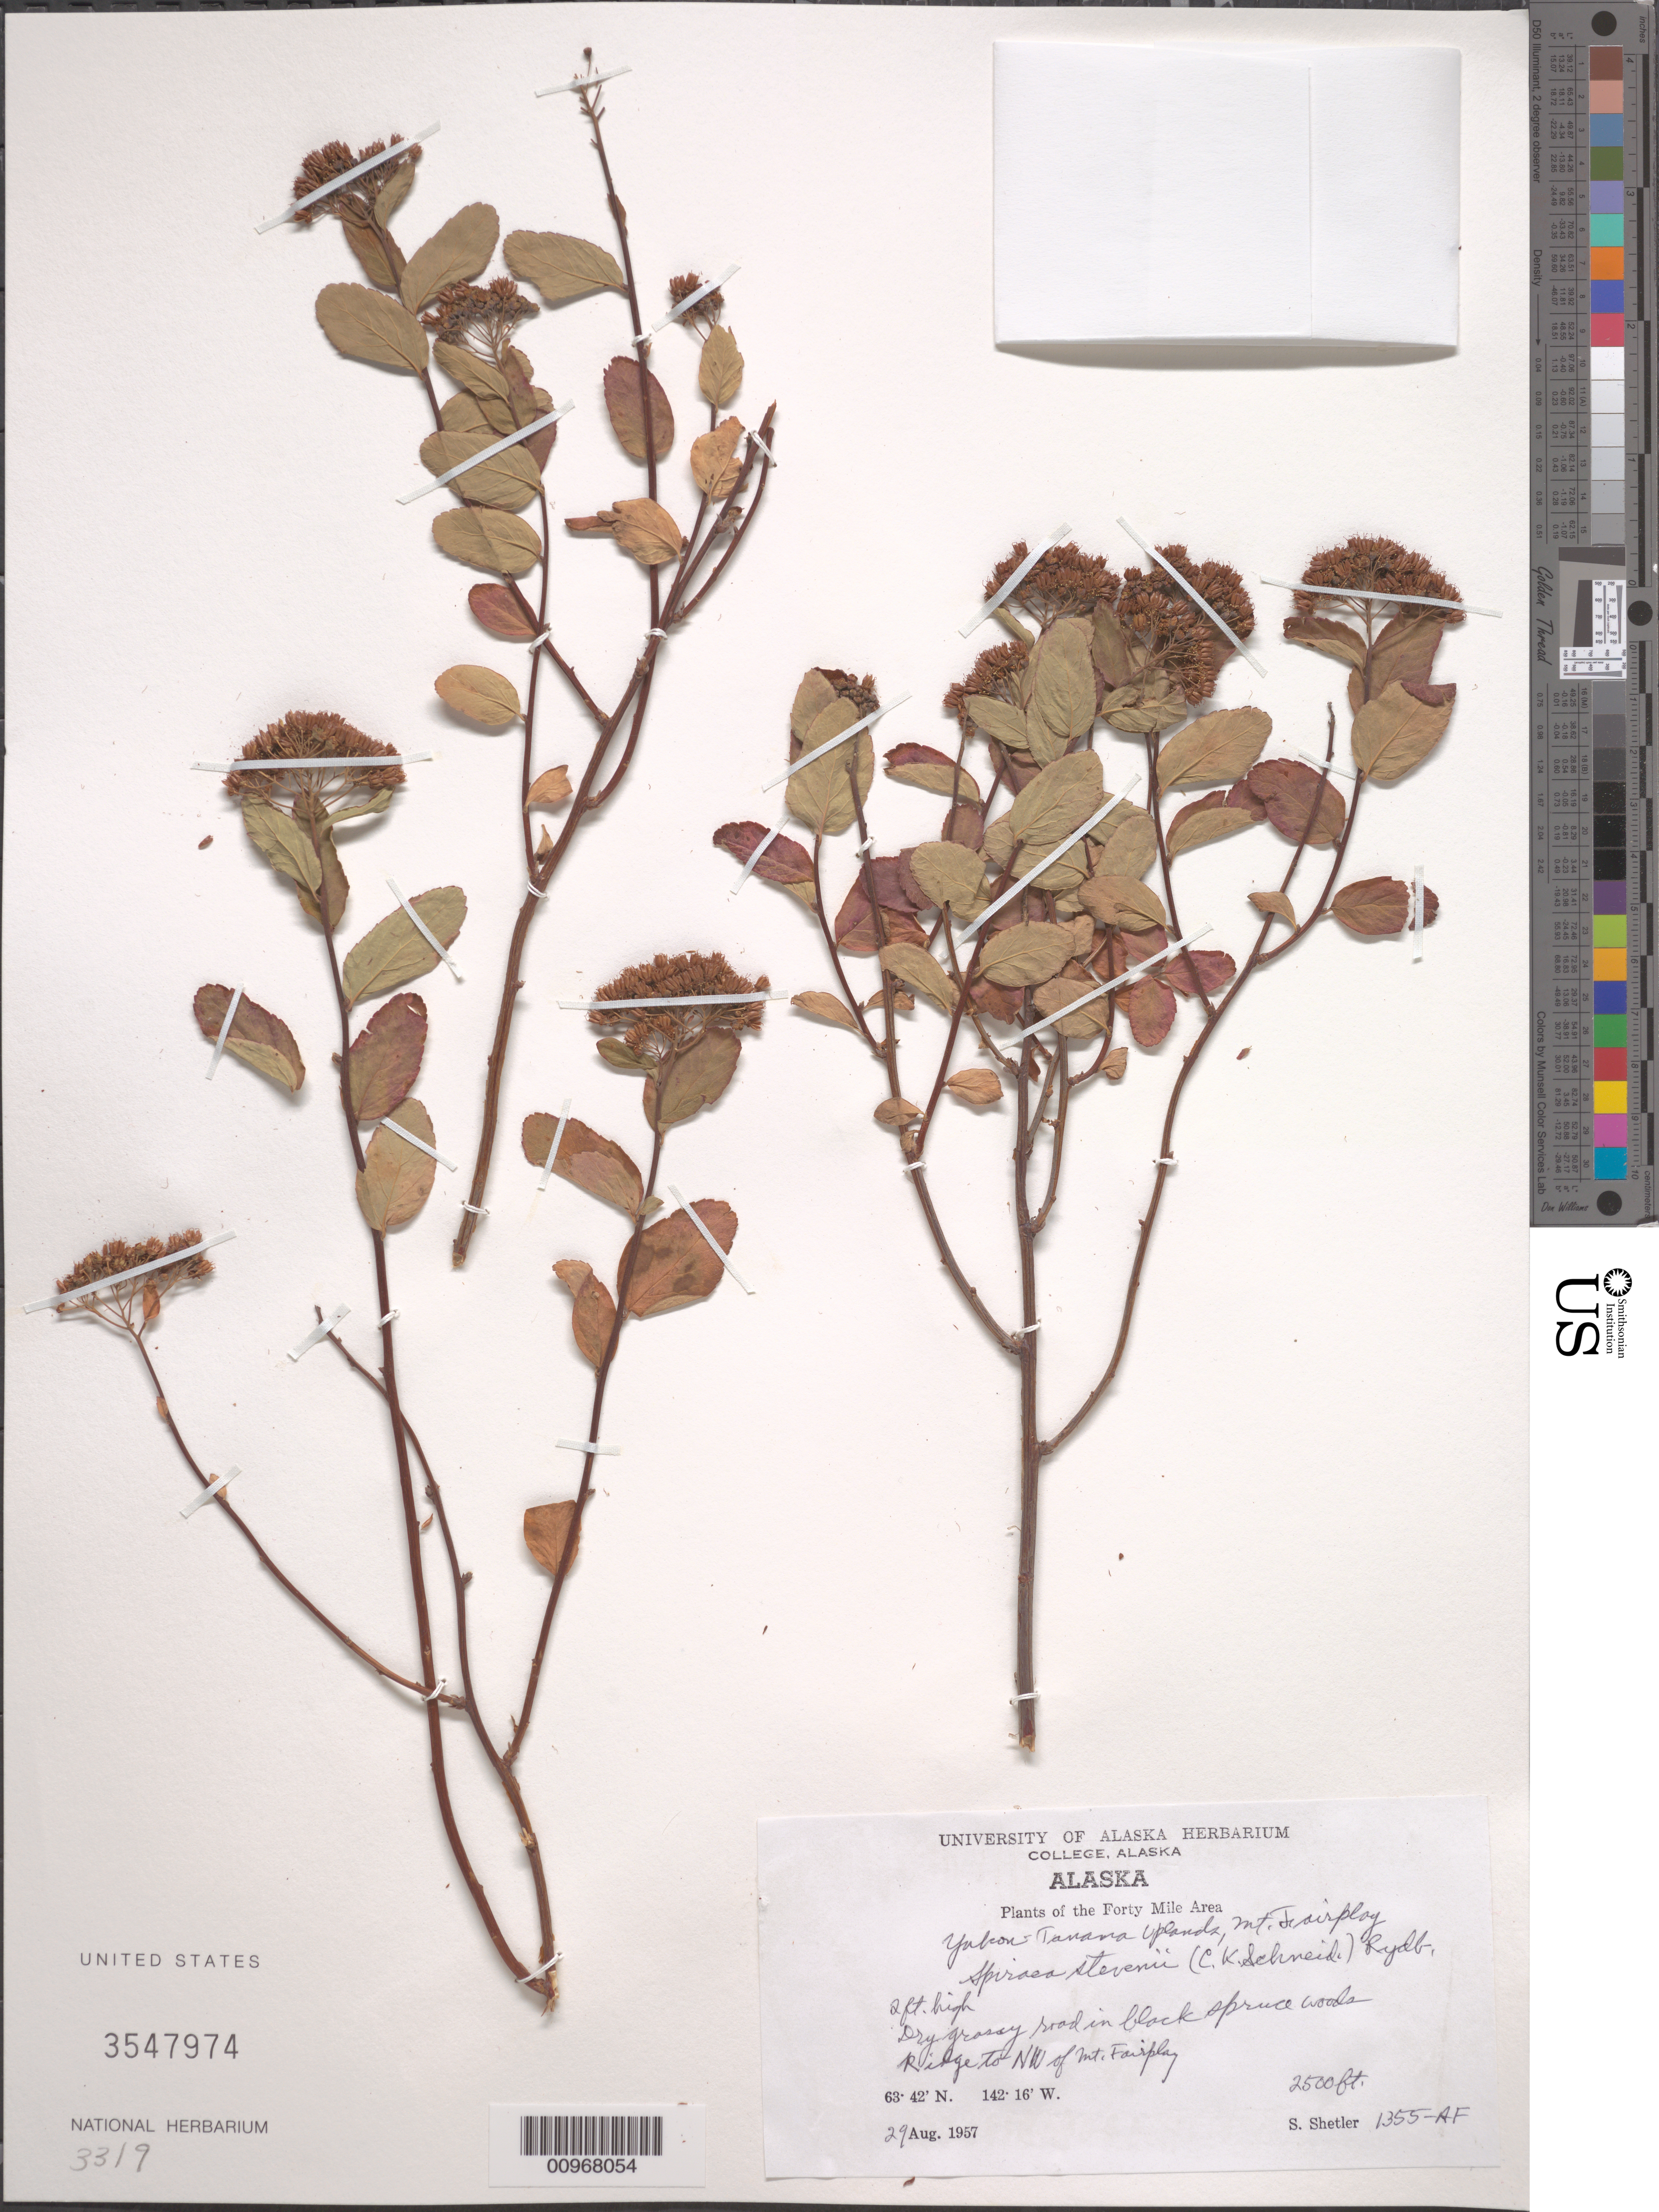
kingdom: Plantae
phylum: Tracheophyta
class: Magnoliopsida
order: Rosales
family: Rosaceae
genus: Spiraea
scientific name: Spiraea stevenii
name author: (C.K. Schneid.) Rydb.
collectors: S. Shetler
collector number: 1355-AF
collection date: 1957-08-29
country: United States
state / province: Alaska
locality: Forty Mile Area. Yukon Tanana Uplands, Mt. Fairplay. Ridge to NW of Mt. Fairplay.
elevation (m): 762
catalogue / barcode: US 3547974